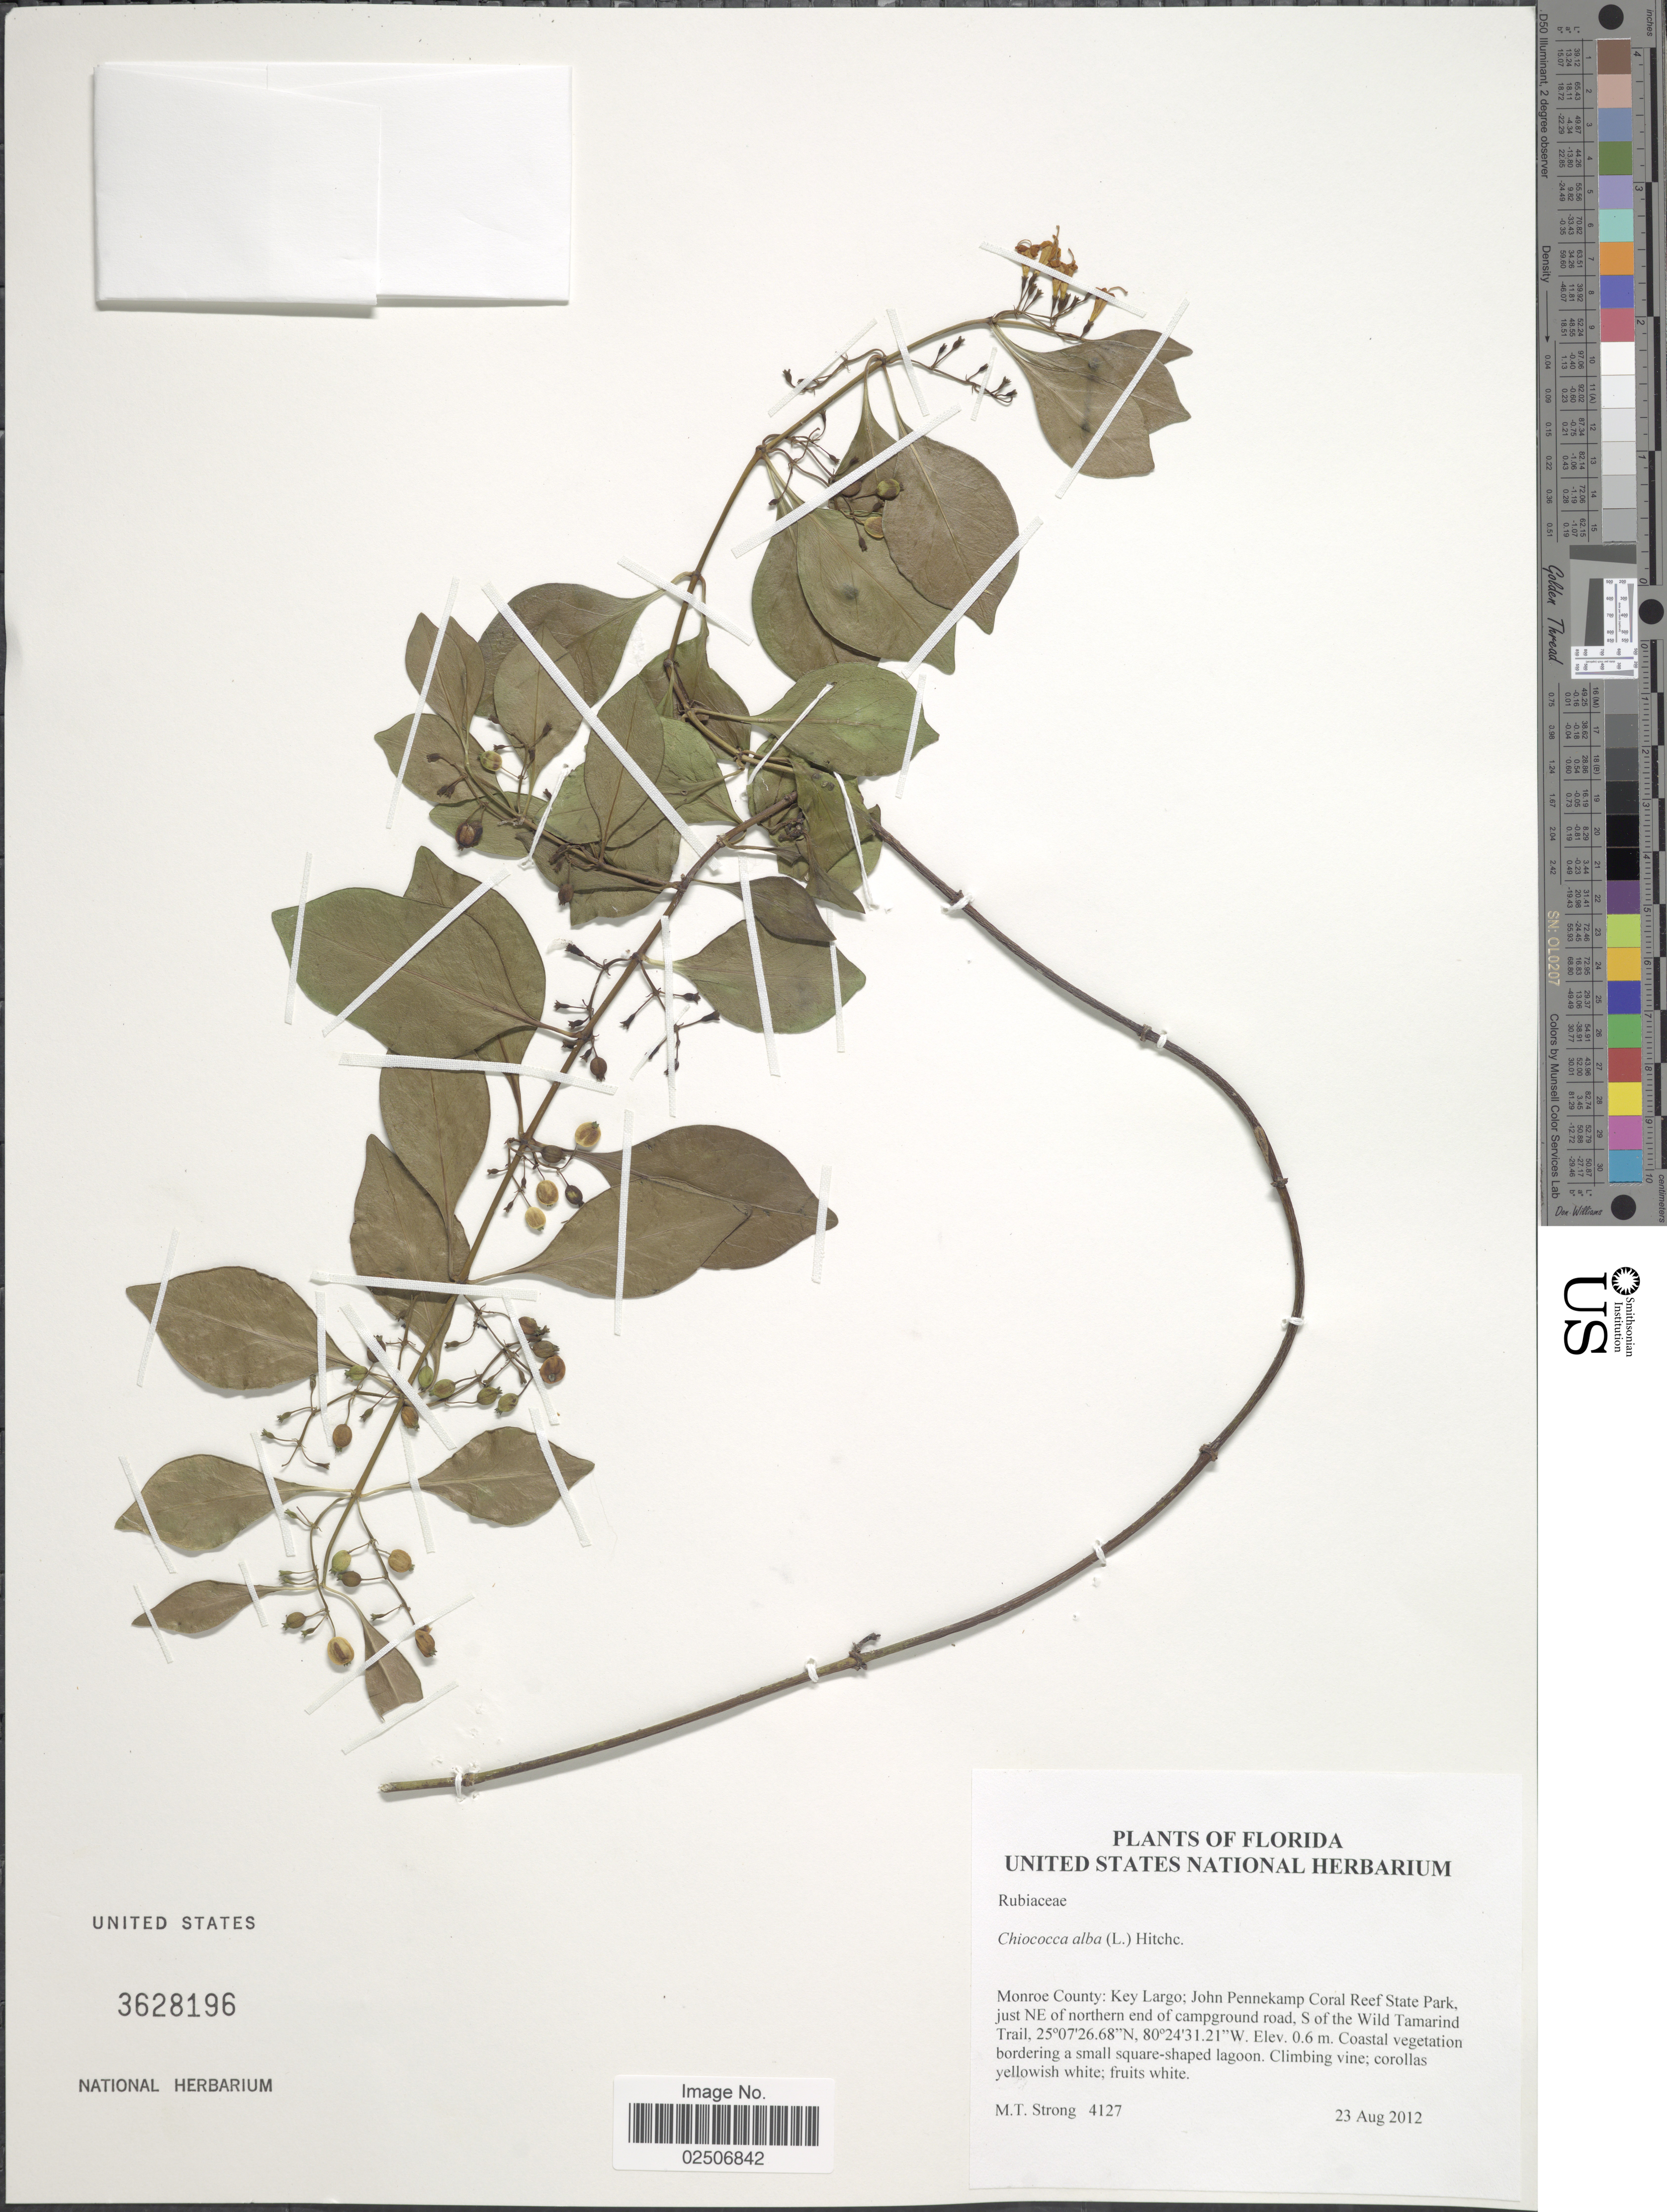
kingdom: Plantae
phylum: Tracheophyta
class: Magnoliopsida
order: Gentianales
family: Rubiaceae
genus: Chiococca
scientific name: Chiococca alba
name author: (L.) Hitchc.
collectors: M. T. Strong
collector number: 4127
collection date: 2012-08-23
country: United States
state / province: Florida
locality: Monroe County: Key Largo; John Pennekamp Coral Reef State Park, just NE of northwen end of campground road, S of the Wilde Tamarind Trail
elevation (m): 0.6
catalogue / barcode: US 3628196